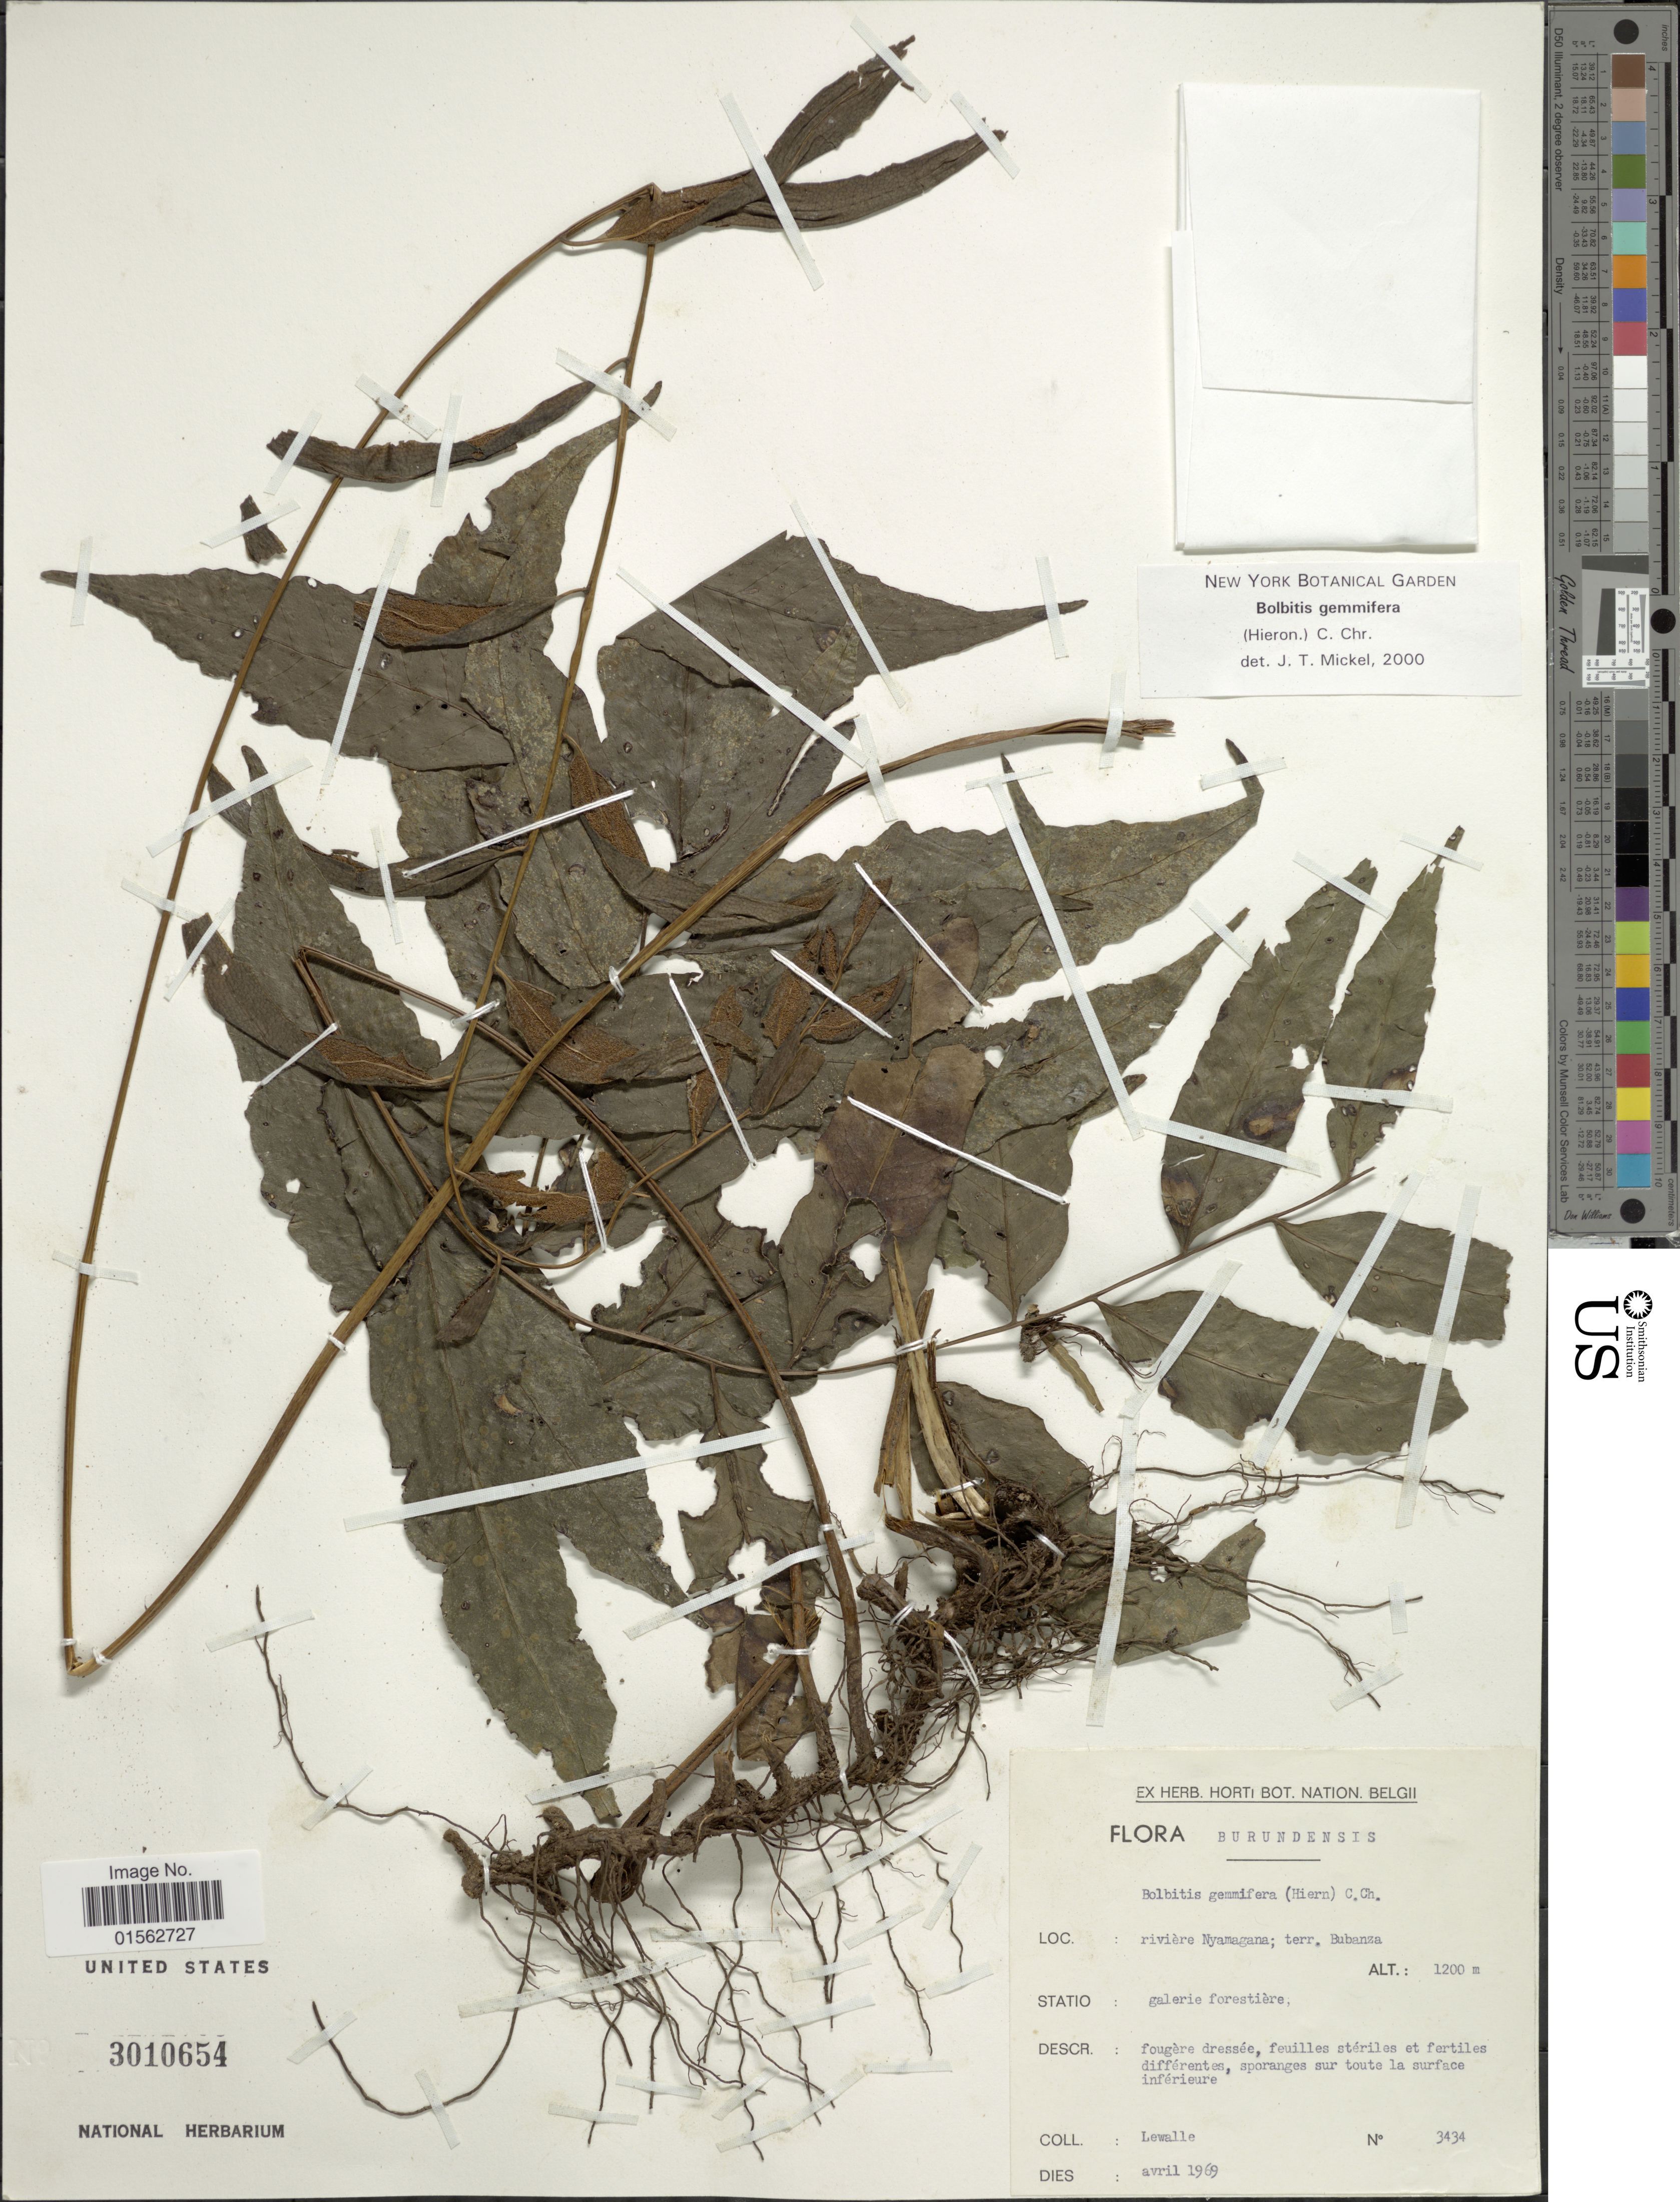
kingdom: Plantae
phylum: Tracheophyta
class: Polypodiopsida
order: Polypodiales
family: Dryopteridaceae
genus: Bolbitis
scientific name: Bolbitis gemmifera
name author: (Lam.) Alston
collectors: Lewalle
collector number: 3434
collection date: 1969-04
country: Burundi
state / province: Bubanza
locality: Riviére Nyamagana; terr. Bubanza, ga;lerie forestiére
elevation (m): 1200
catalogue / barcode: US 3010654